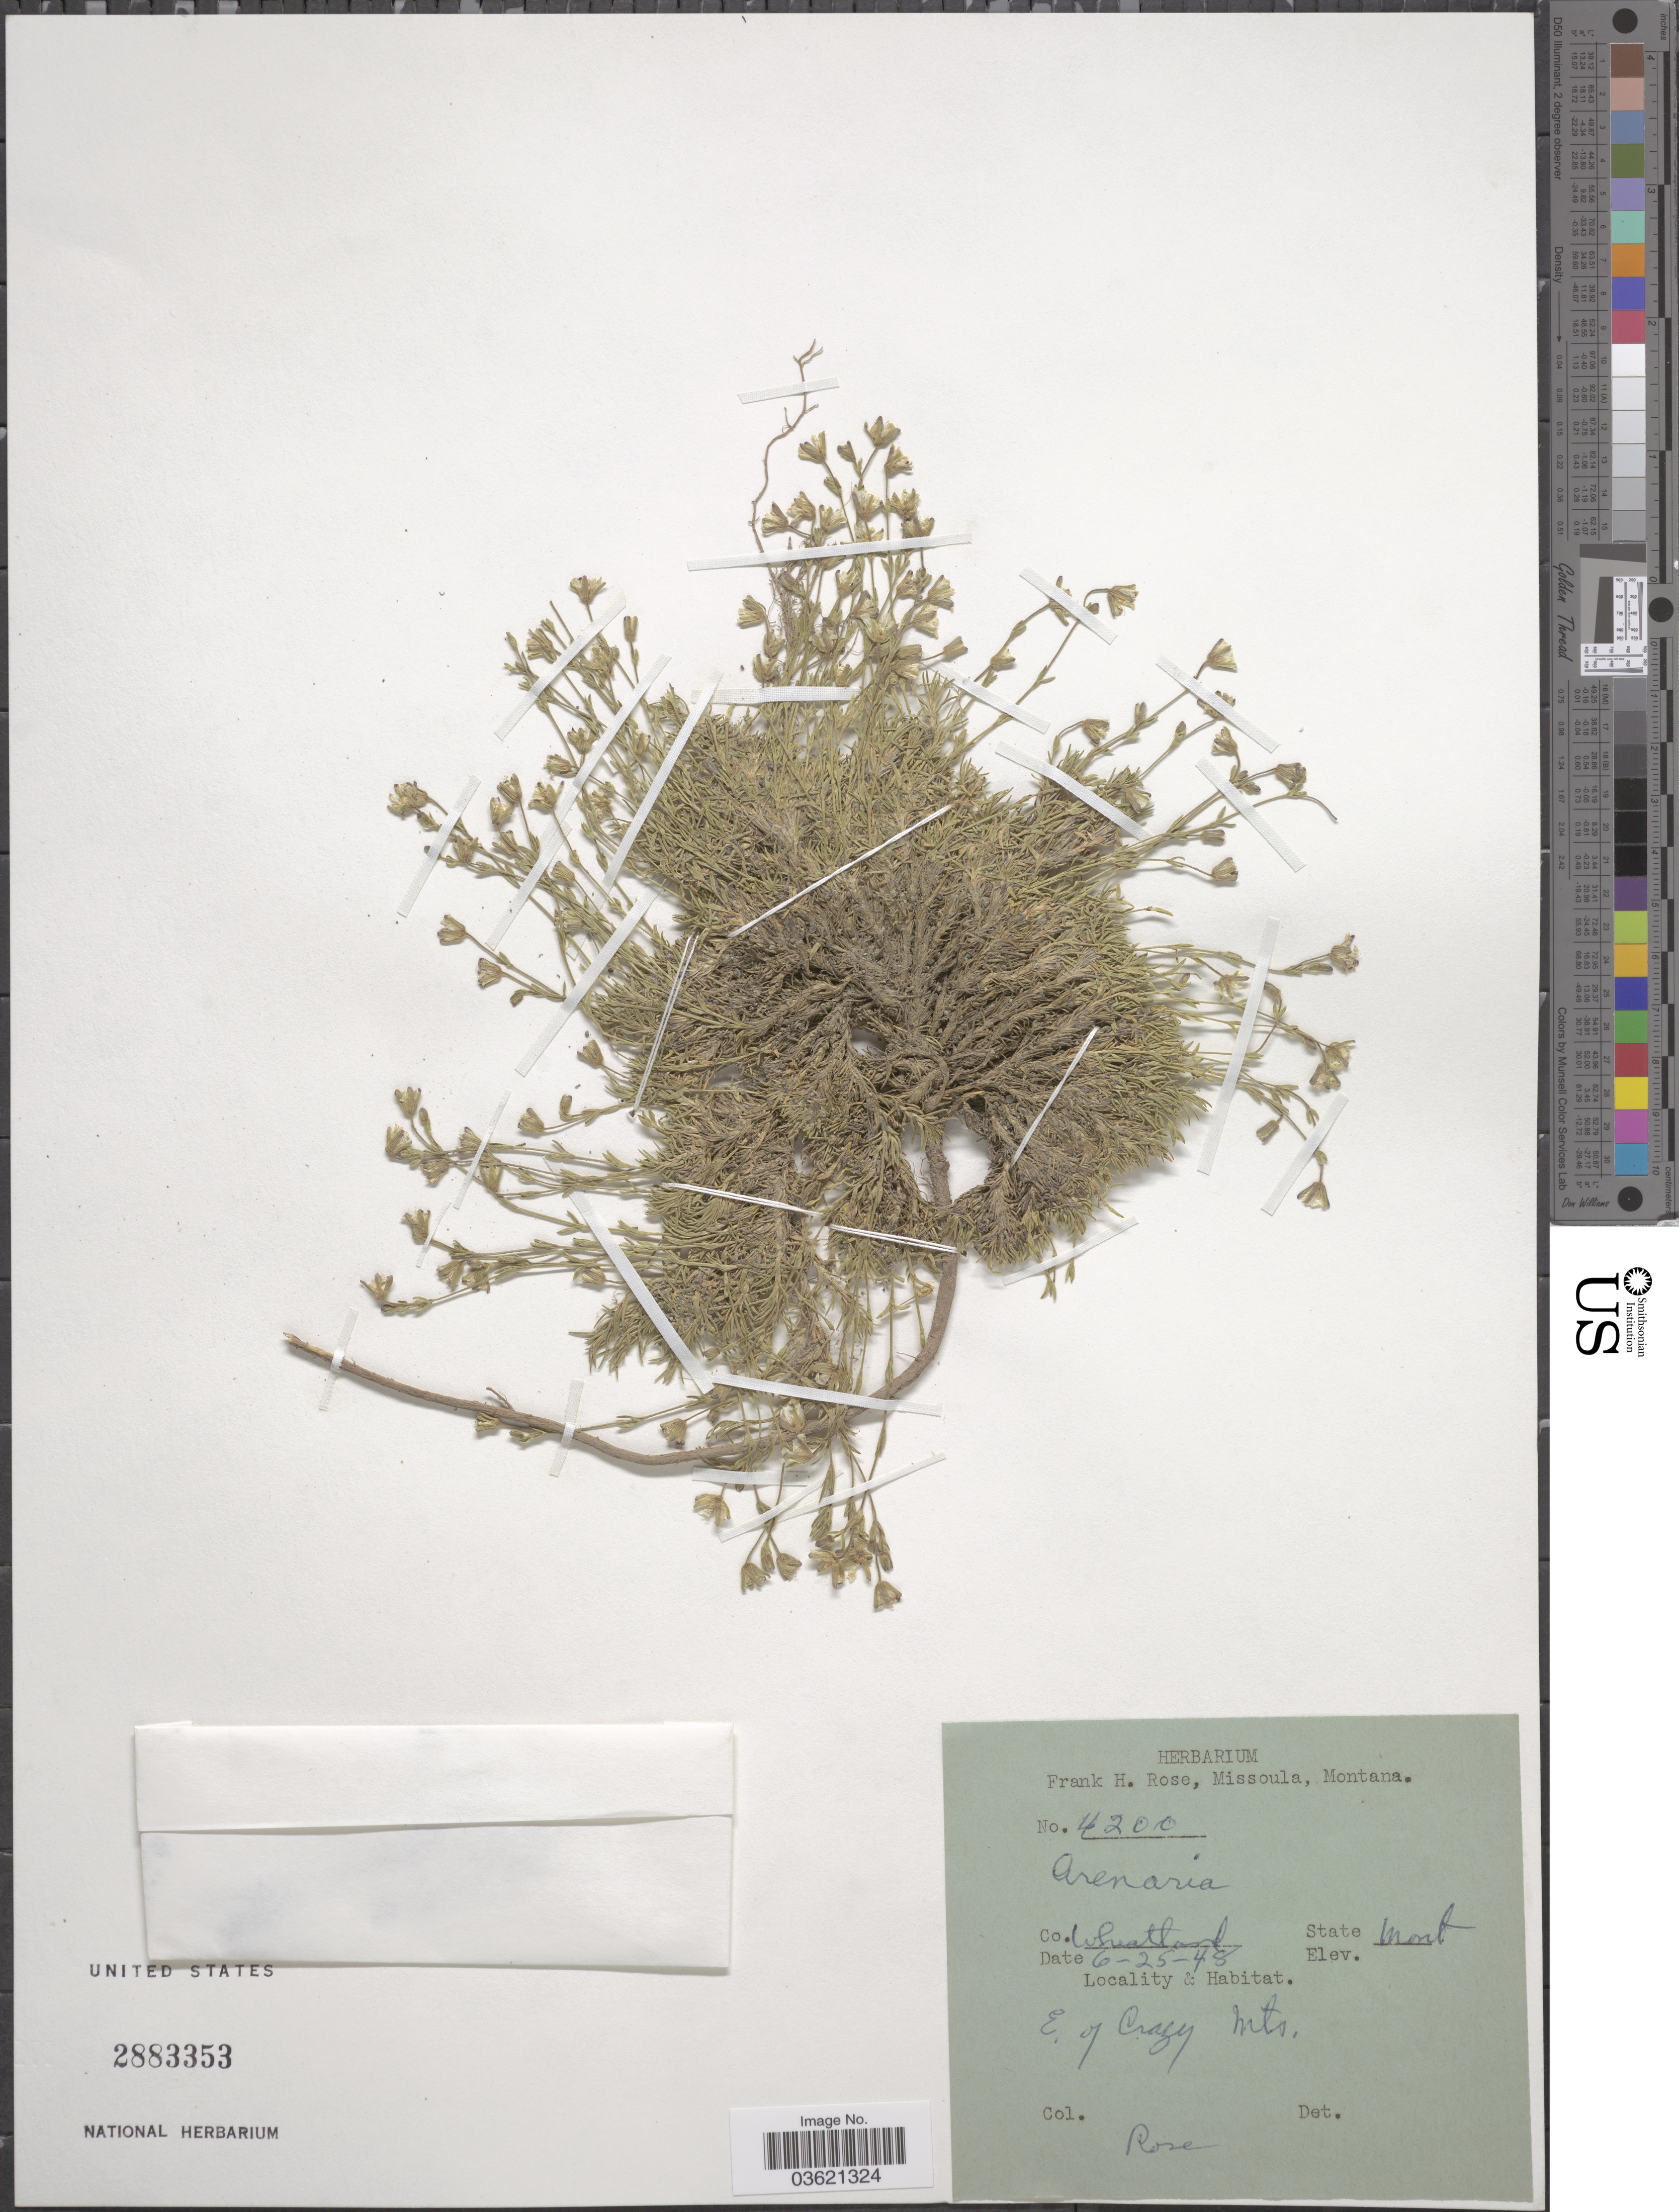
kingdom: Plantae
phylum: Tracheophyta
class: Magnoliopsida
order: Caryophyllales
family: Caryophyllaceae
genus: Arenaria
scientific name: Arenaria sp.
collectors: F. H. Rose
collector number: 4200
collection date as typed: Transcribed d/m/y: 25/6/48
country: United States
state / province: Montana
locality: Co. Wheatland. E. of Crazy Mts.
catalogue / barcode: US 2883353